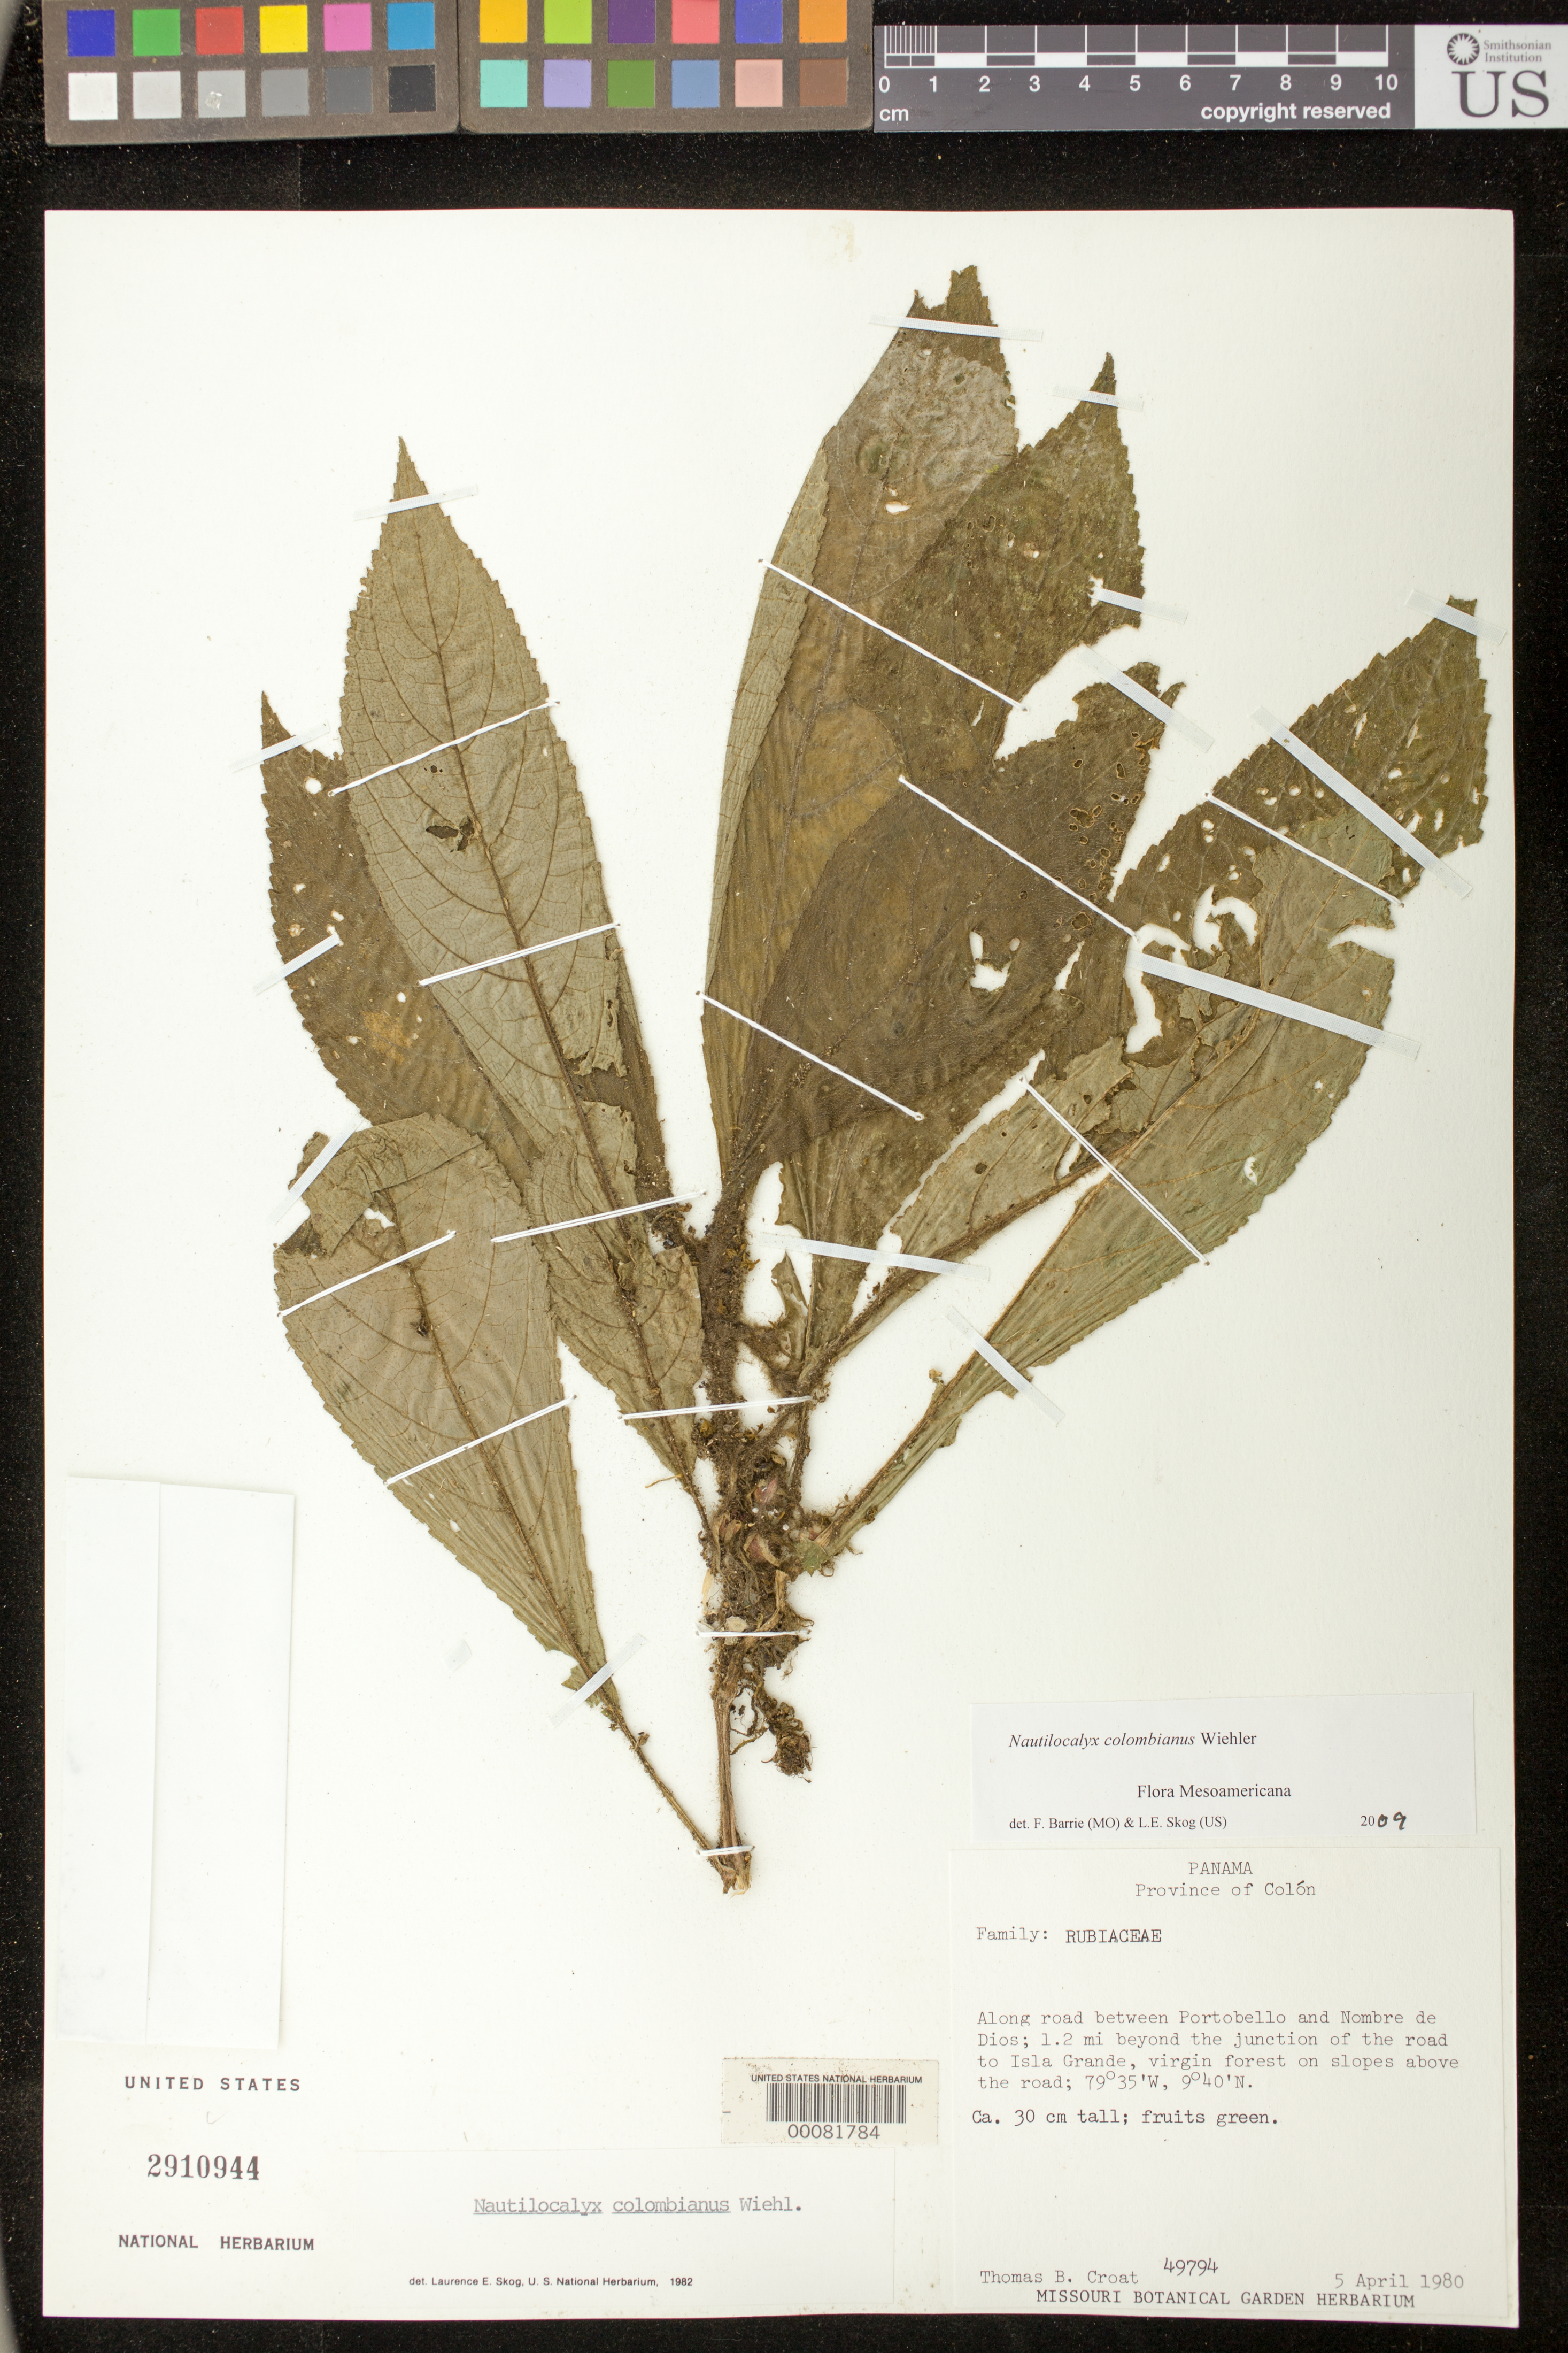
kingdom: Plantae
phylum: Tracheophyta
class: Magnoliopsida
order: Lamiales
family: Gesneriaceae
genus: Nautilocalyx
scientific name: Nautilocalyx colombianus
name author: Wiehler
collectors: T. B. Croat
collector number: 49794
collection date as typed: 05 Apr 1980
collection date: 1980-04-05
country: Panama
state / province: Colón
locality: Along road between Portobello and Nombre de Dios, 1.2 mi beyond the junction of the road to Isla Grande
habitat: Virgin forest on slopes above the road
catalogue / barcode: US 2910944